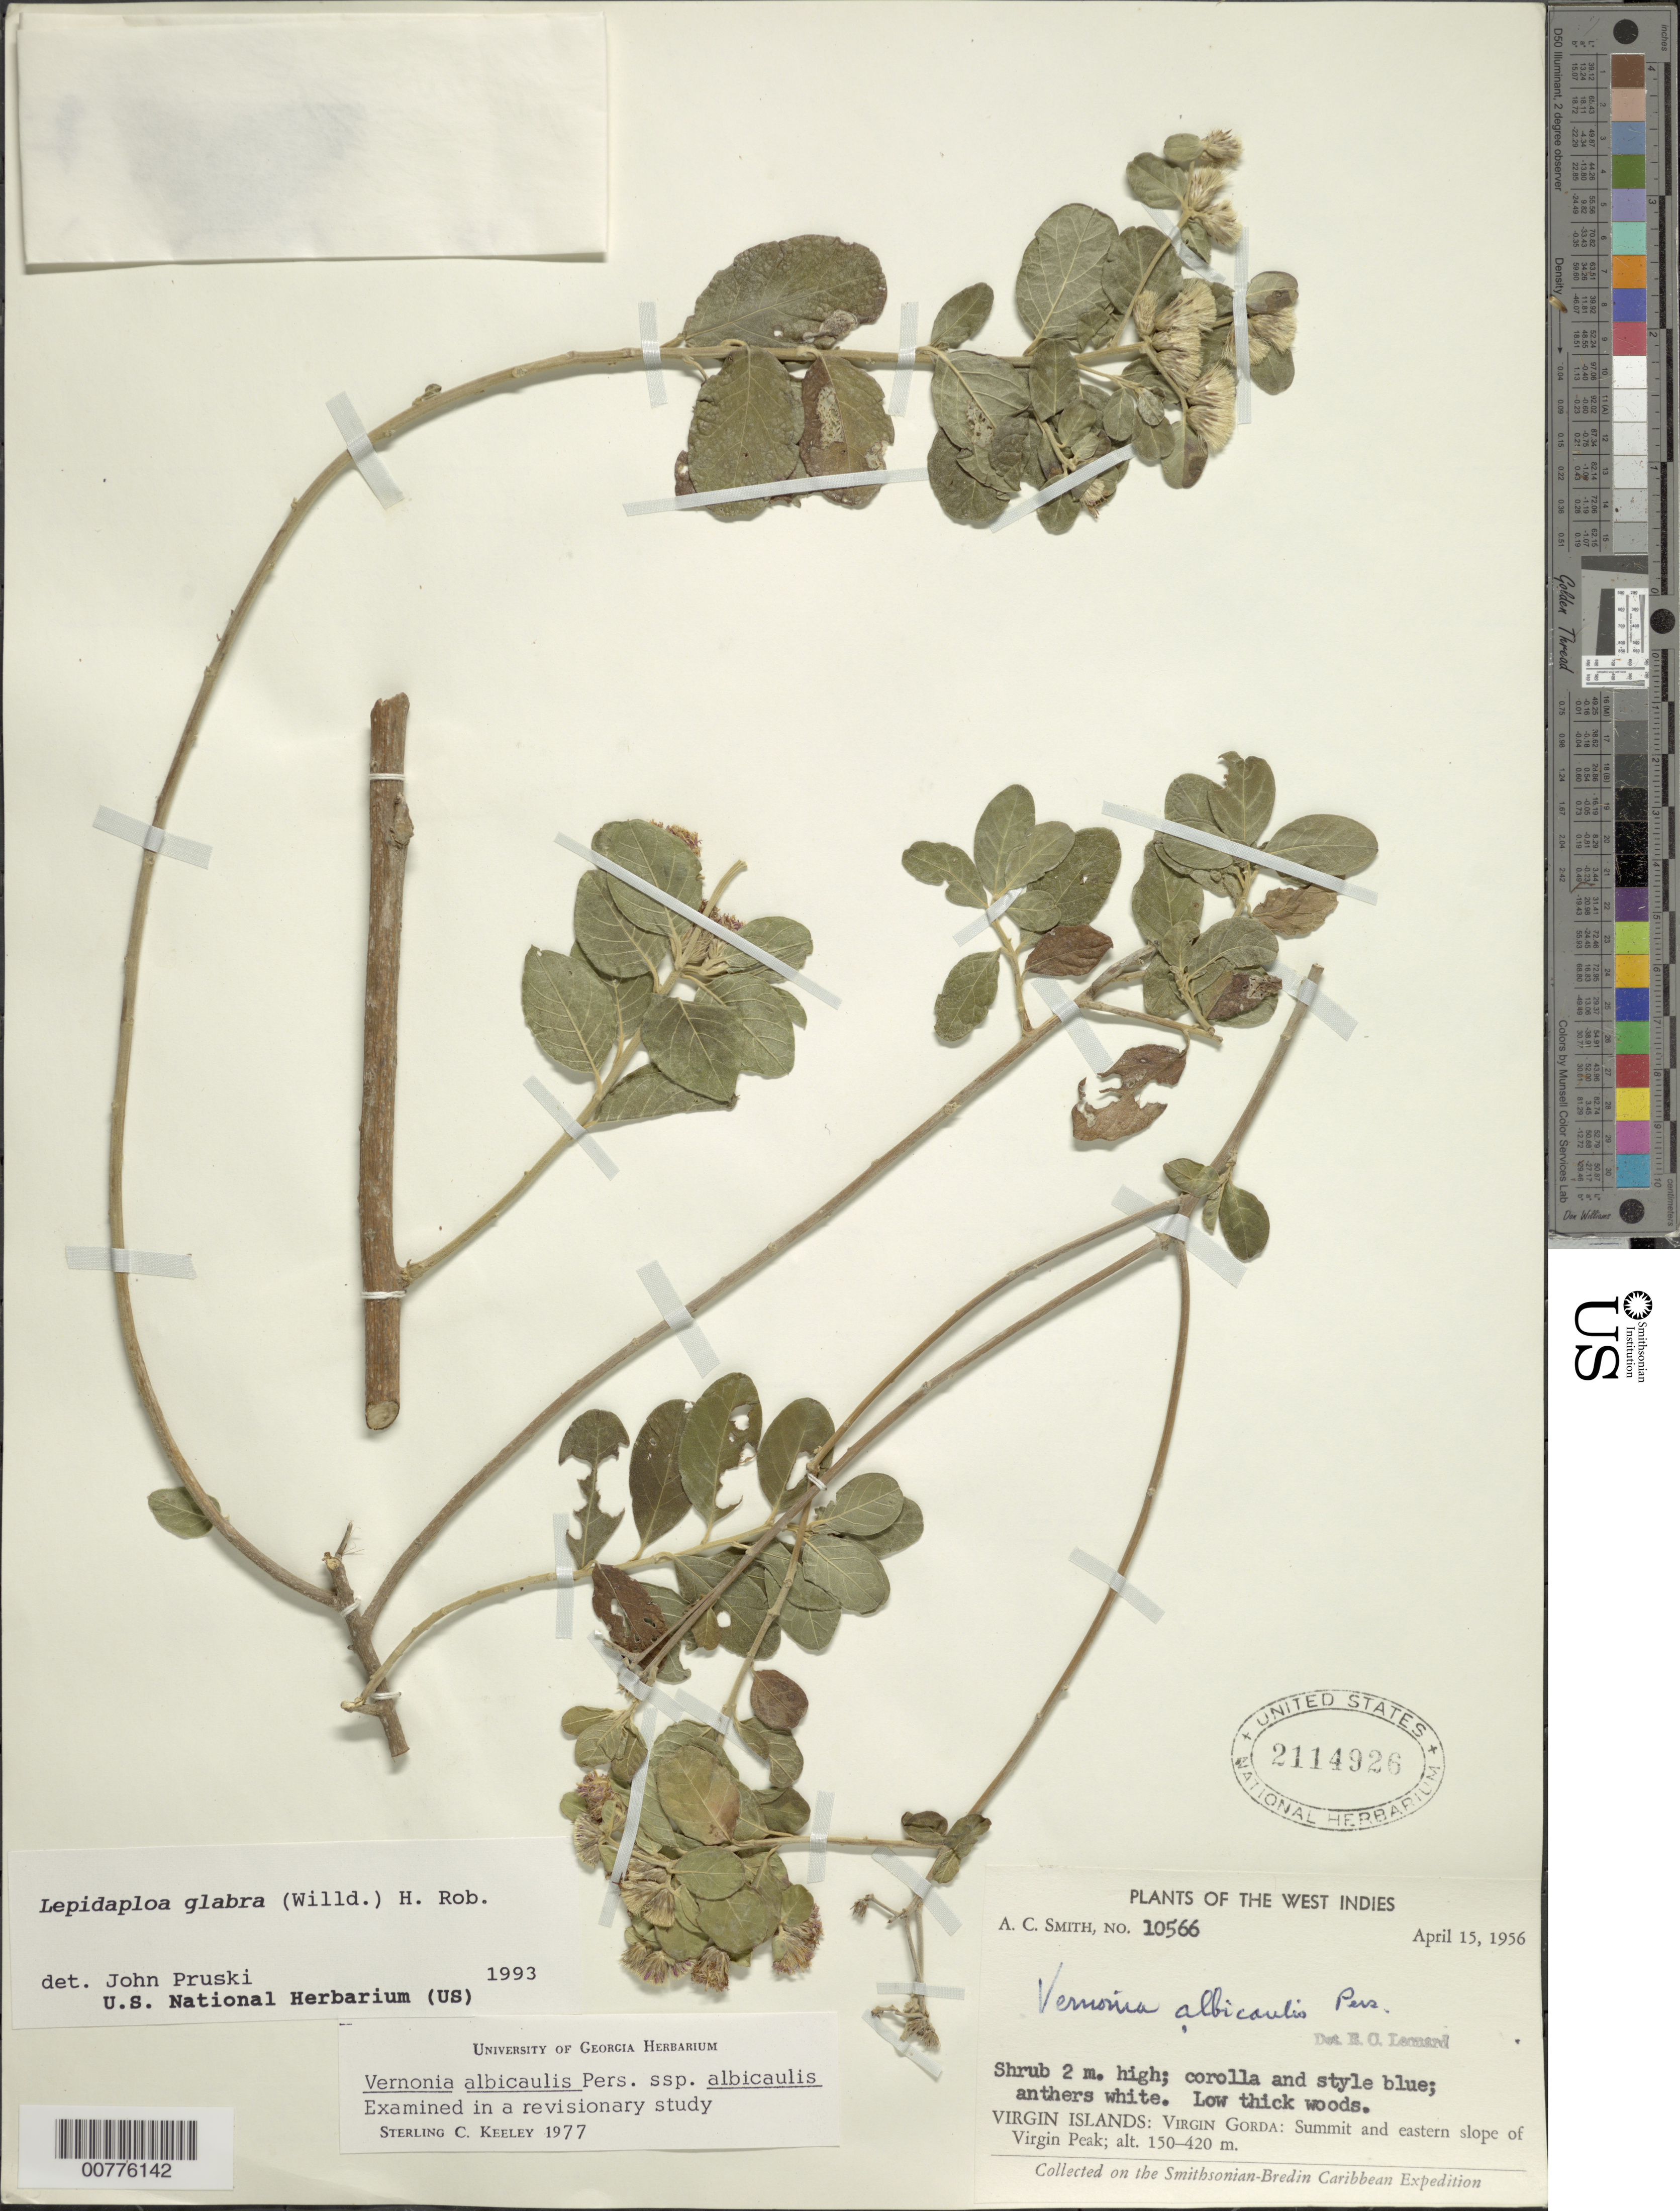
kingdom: Plantae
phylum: Tracheophyta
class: Magnoliopsida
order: Asterales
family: Asteraceae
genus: Lepidaploa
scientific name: Lepidaploa glabra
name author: (Willd.) H. Rob.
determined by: Pruski, J. F.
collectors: A. C. Smith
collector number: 10566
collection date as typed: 15 Apr 1956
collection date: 1956-04-15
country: British Virgin Islands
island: Virgin Gorda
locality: Summit and eastern slope of Virgin Peak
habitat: Low thick woods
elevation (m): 150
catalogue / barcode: US 2114926